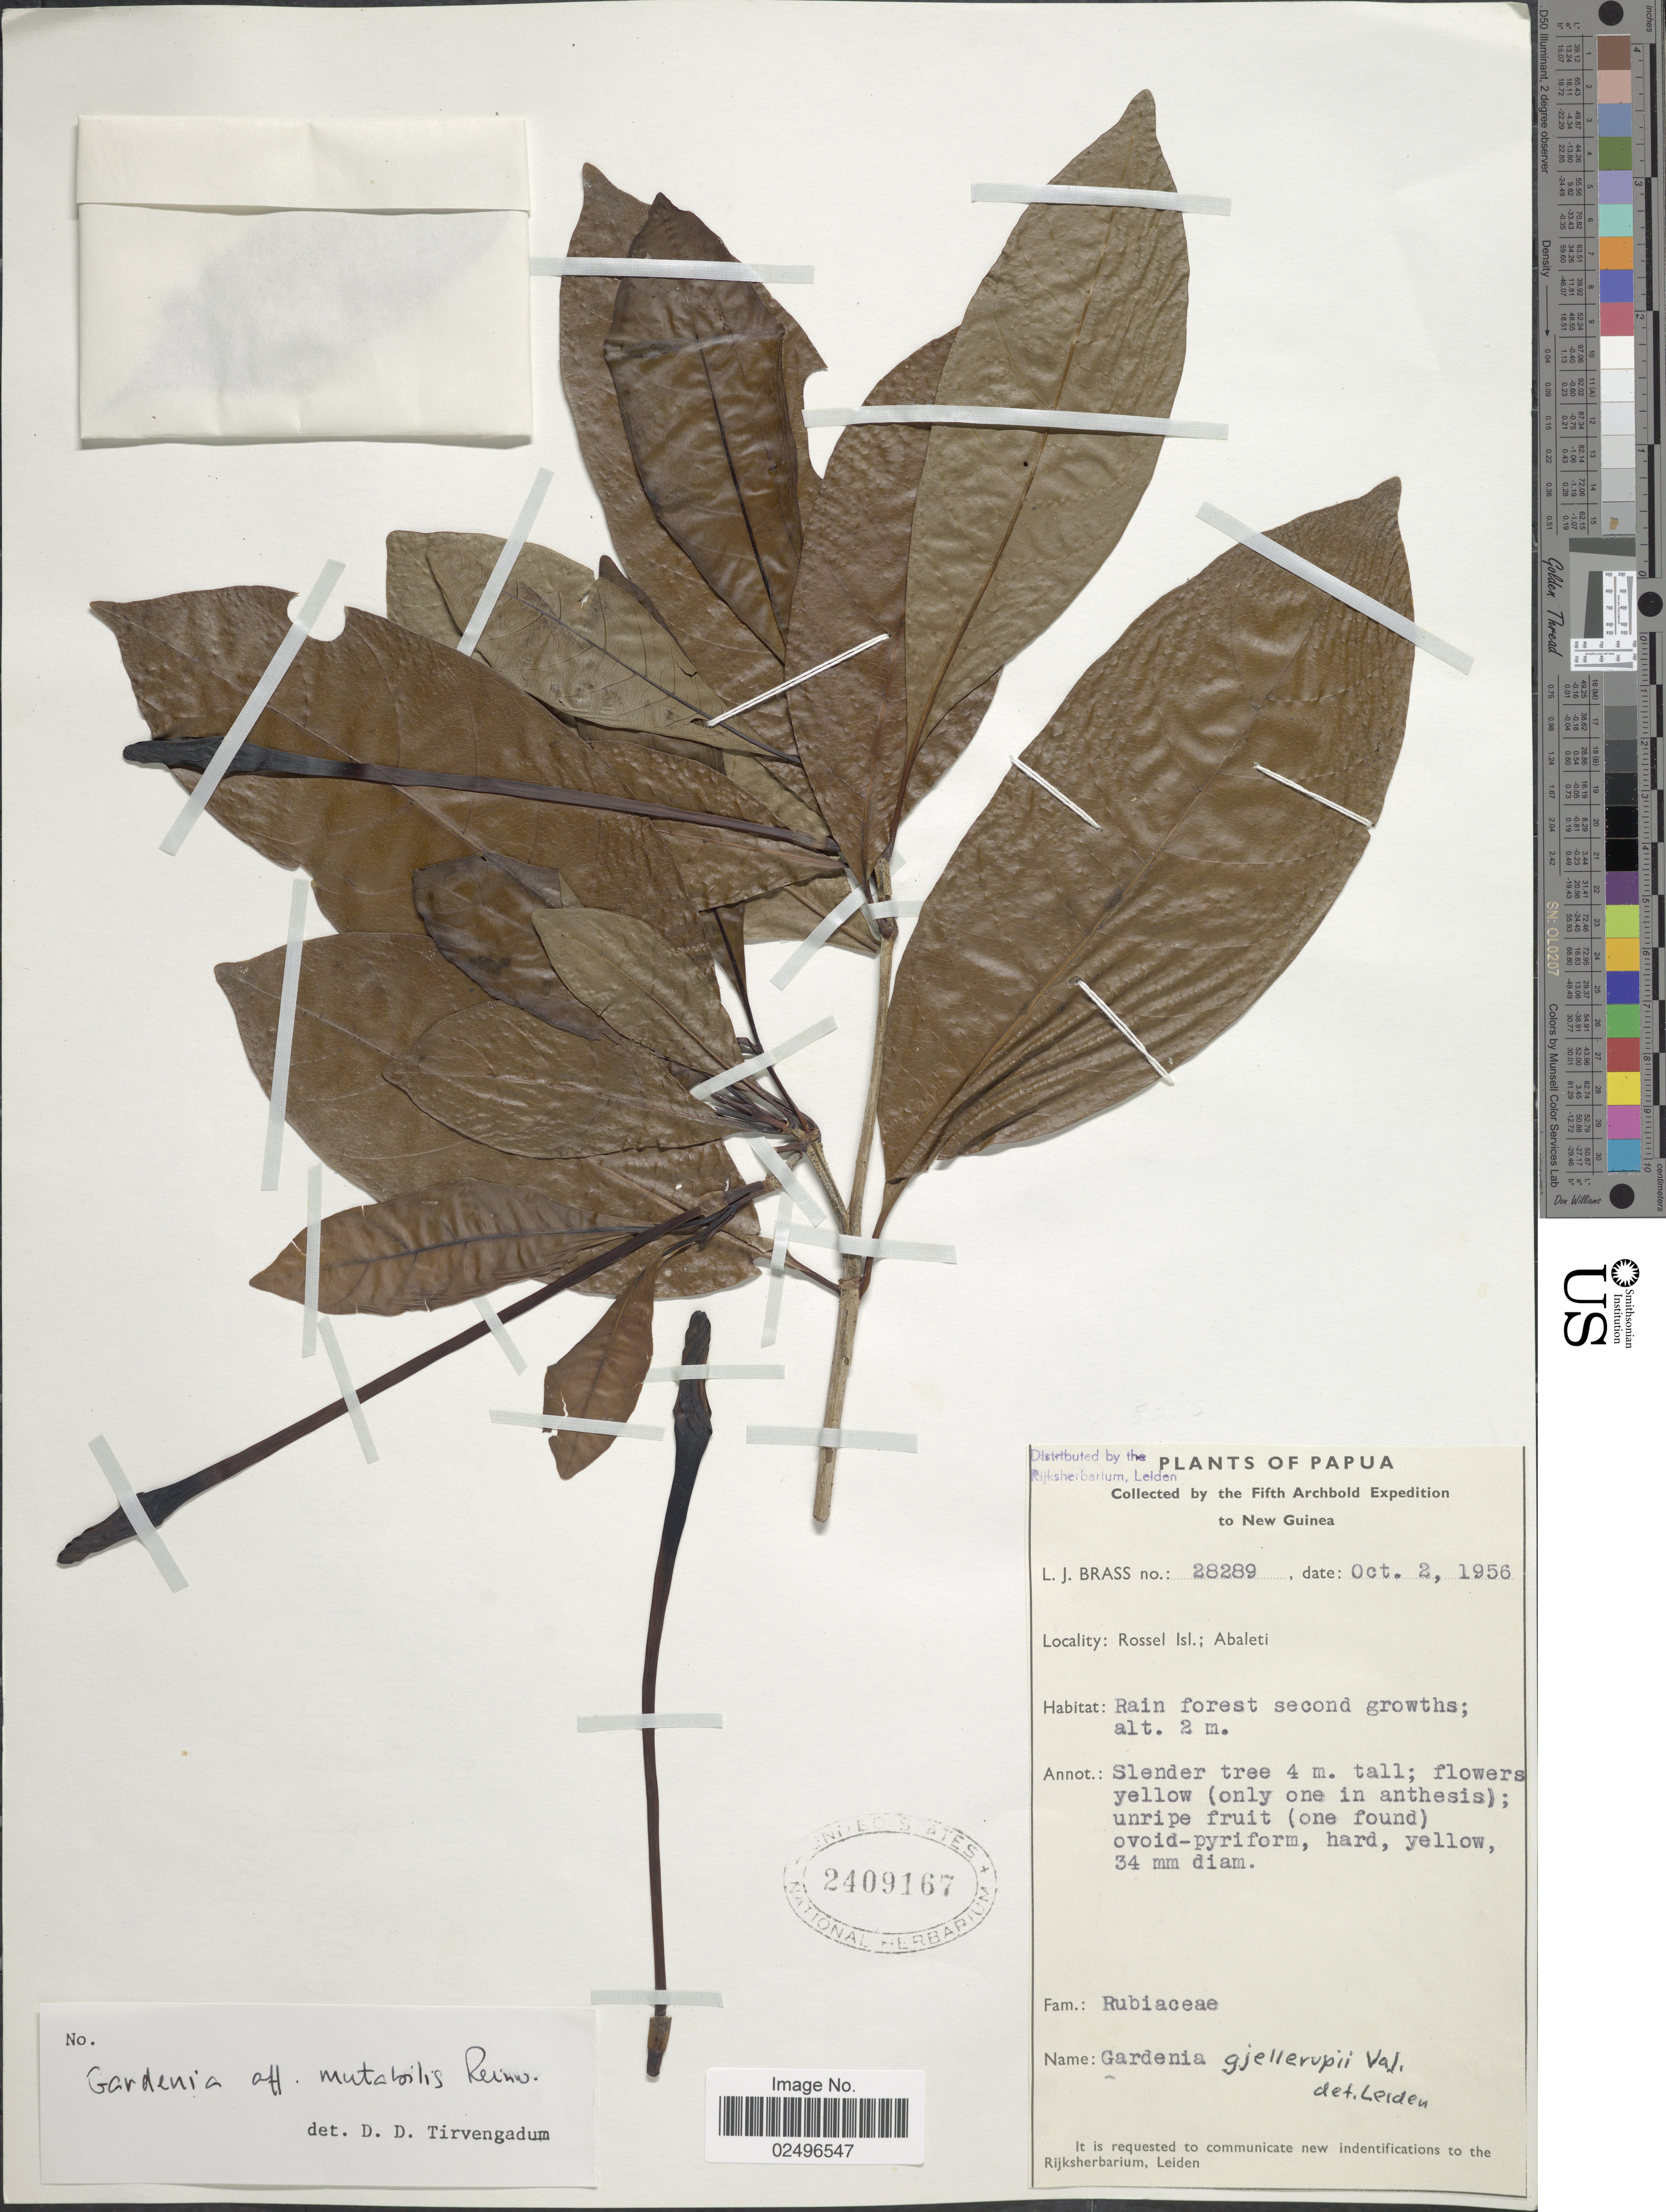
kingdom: Plantae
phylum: Tracheophyta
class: Magnoliopsida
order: Gentianales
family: Rubiaceae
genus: Gardenia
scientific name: Gardenia mutabilis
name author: Reinw.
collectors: L. J. Brass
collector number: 28289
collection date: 1956-10-02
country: Papua New Guinea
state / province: Milne Bay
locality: Papua, Rossel Isl., Abaleti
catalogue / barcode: US 2409167